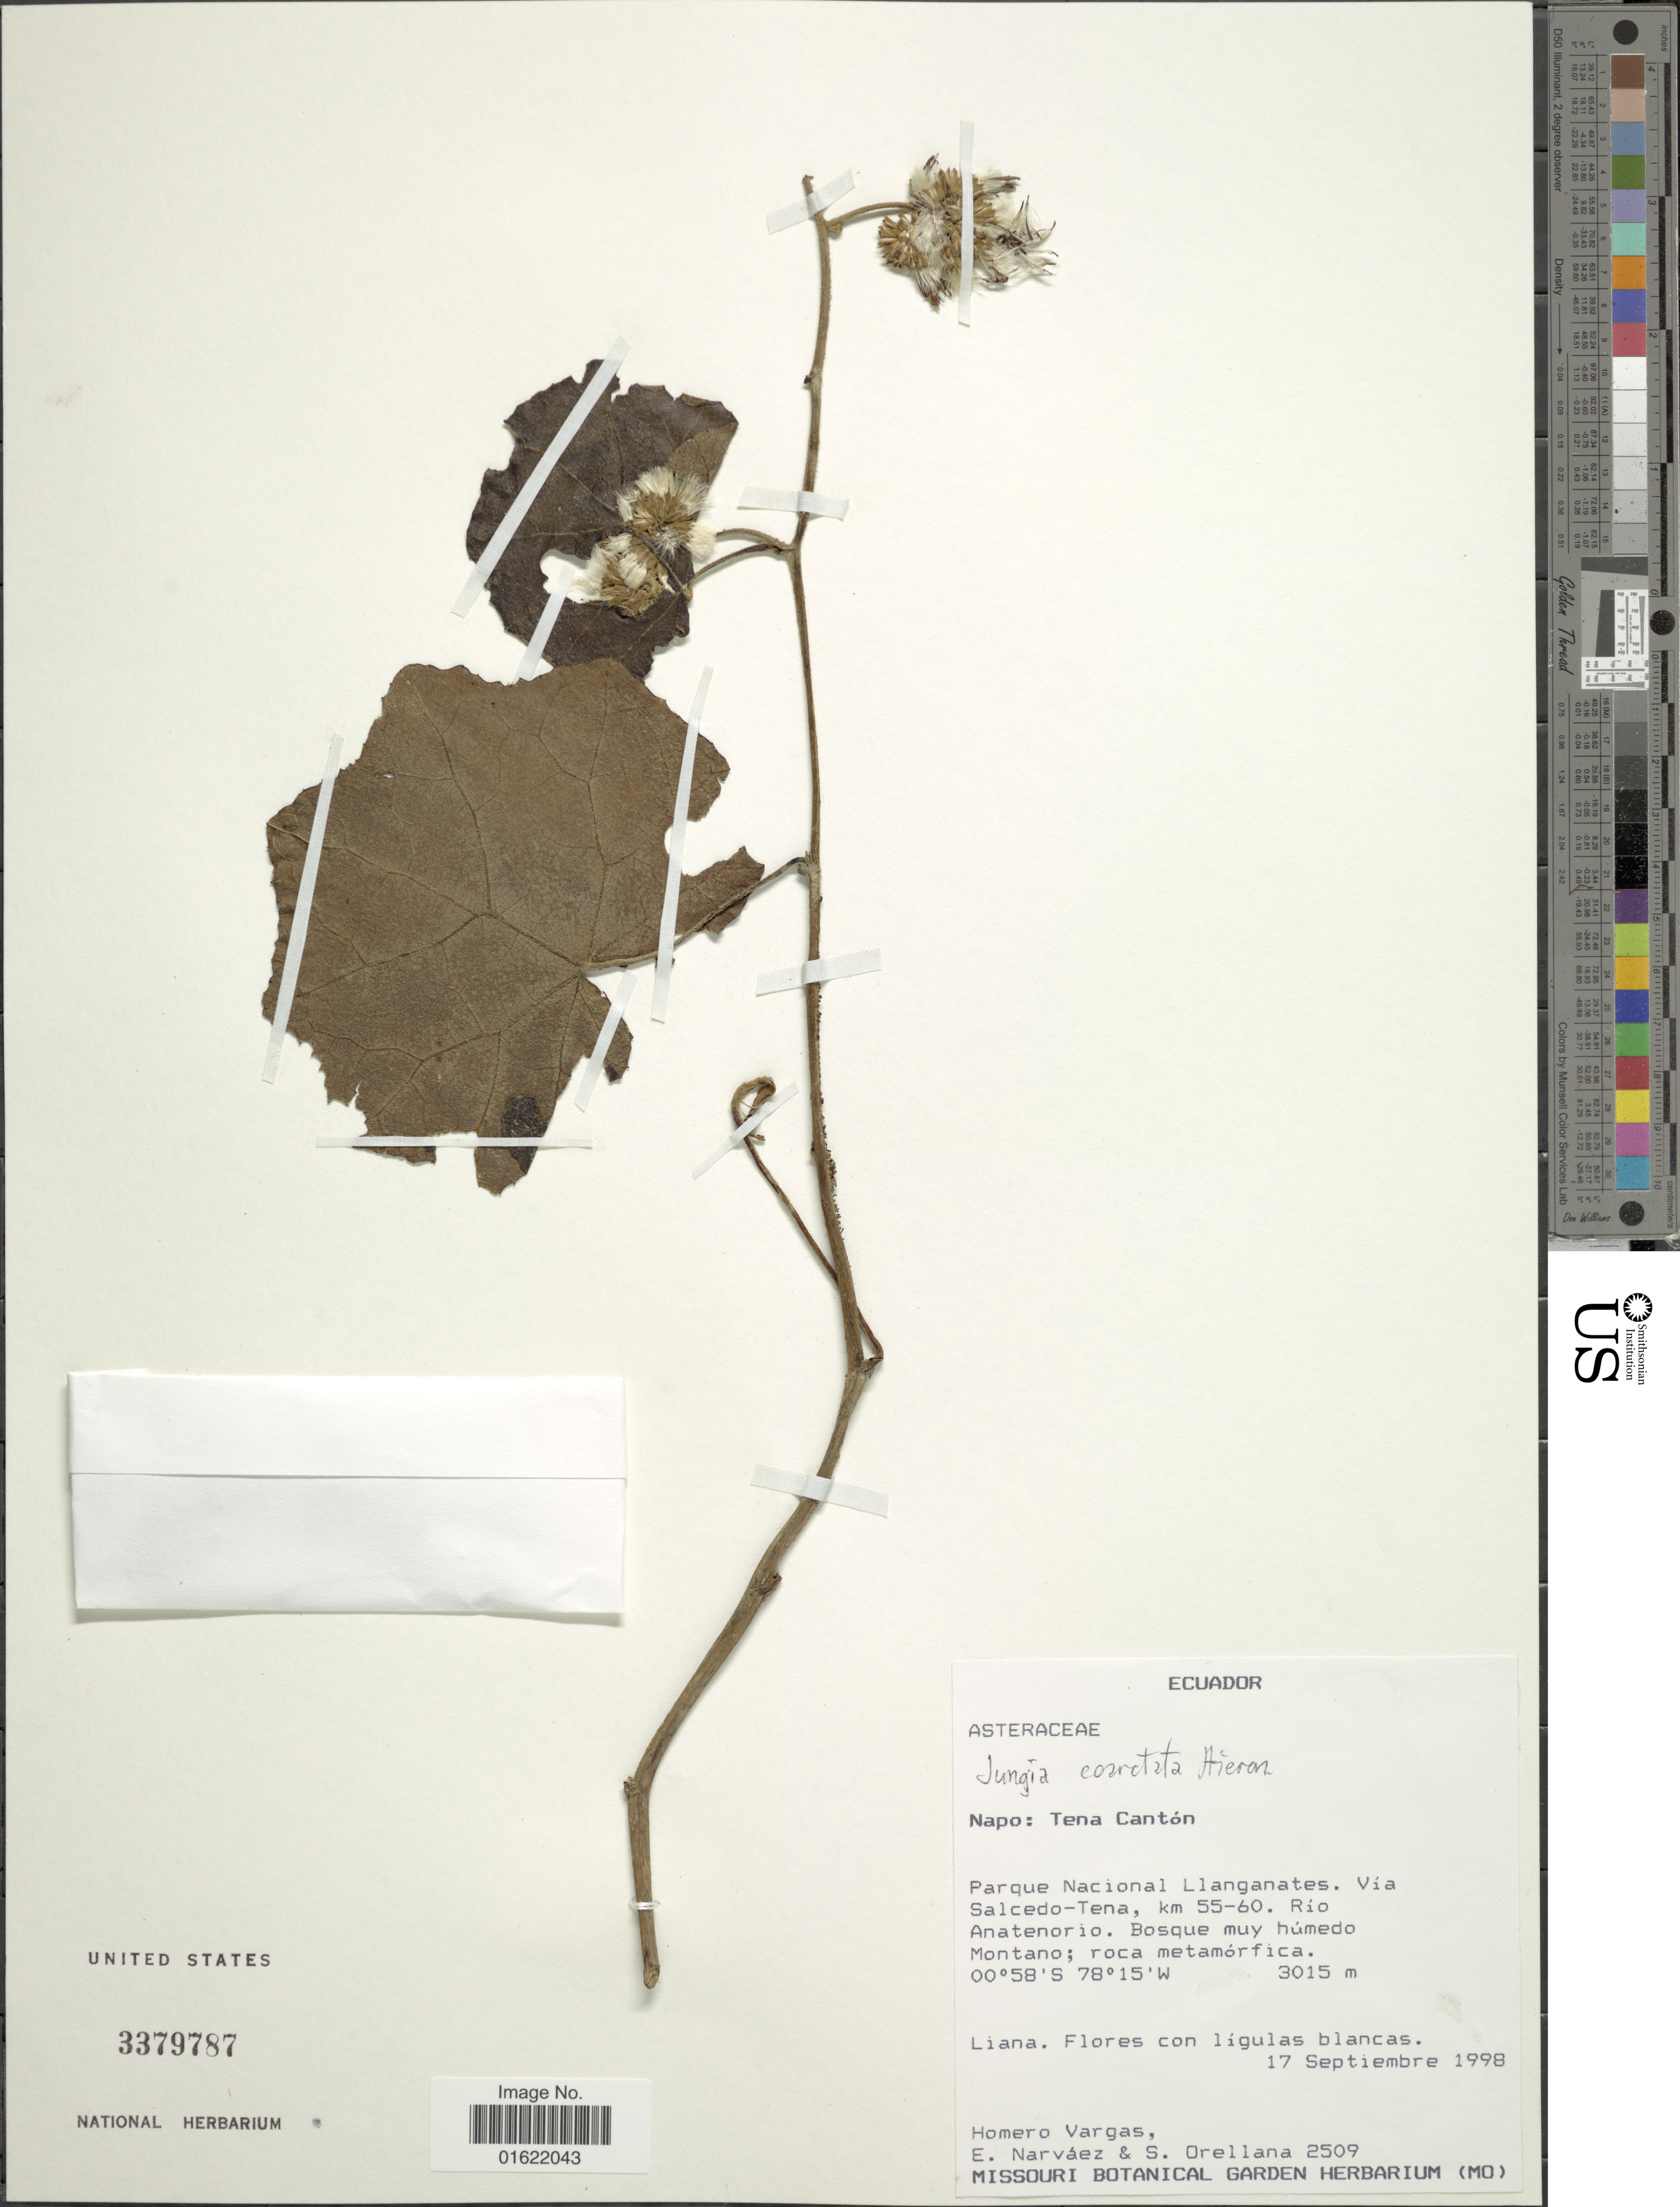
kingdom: Plantae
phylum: Tracheophyta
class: Magnoliopsida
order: Asterales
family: Asteraceae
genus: Jungia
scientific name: Jungia coarctata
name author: Hieron.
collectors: H. Vargas, E. Narváez & S. Mancheno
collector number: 2508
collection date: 1998-09-17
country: Ecuador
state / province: Napo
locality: Tena Canton. Parque Nacional Llanganates. Via Slacedo-Tena, km 55-60. Rio Anatenor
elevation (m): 3015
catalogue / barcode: US 3379787